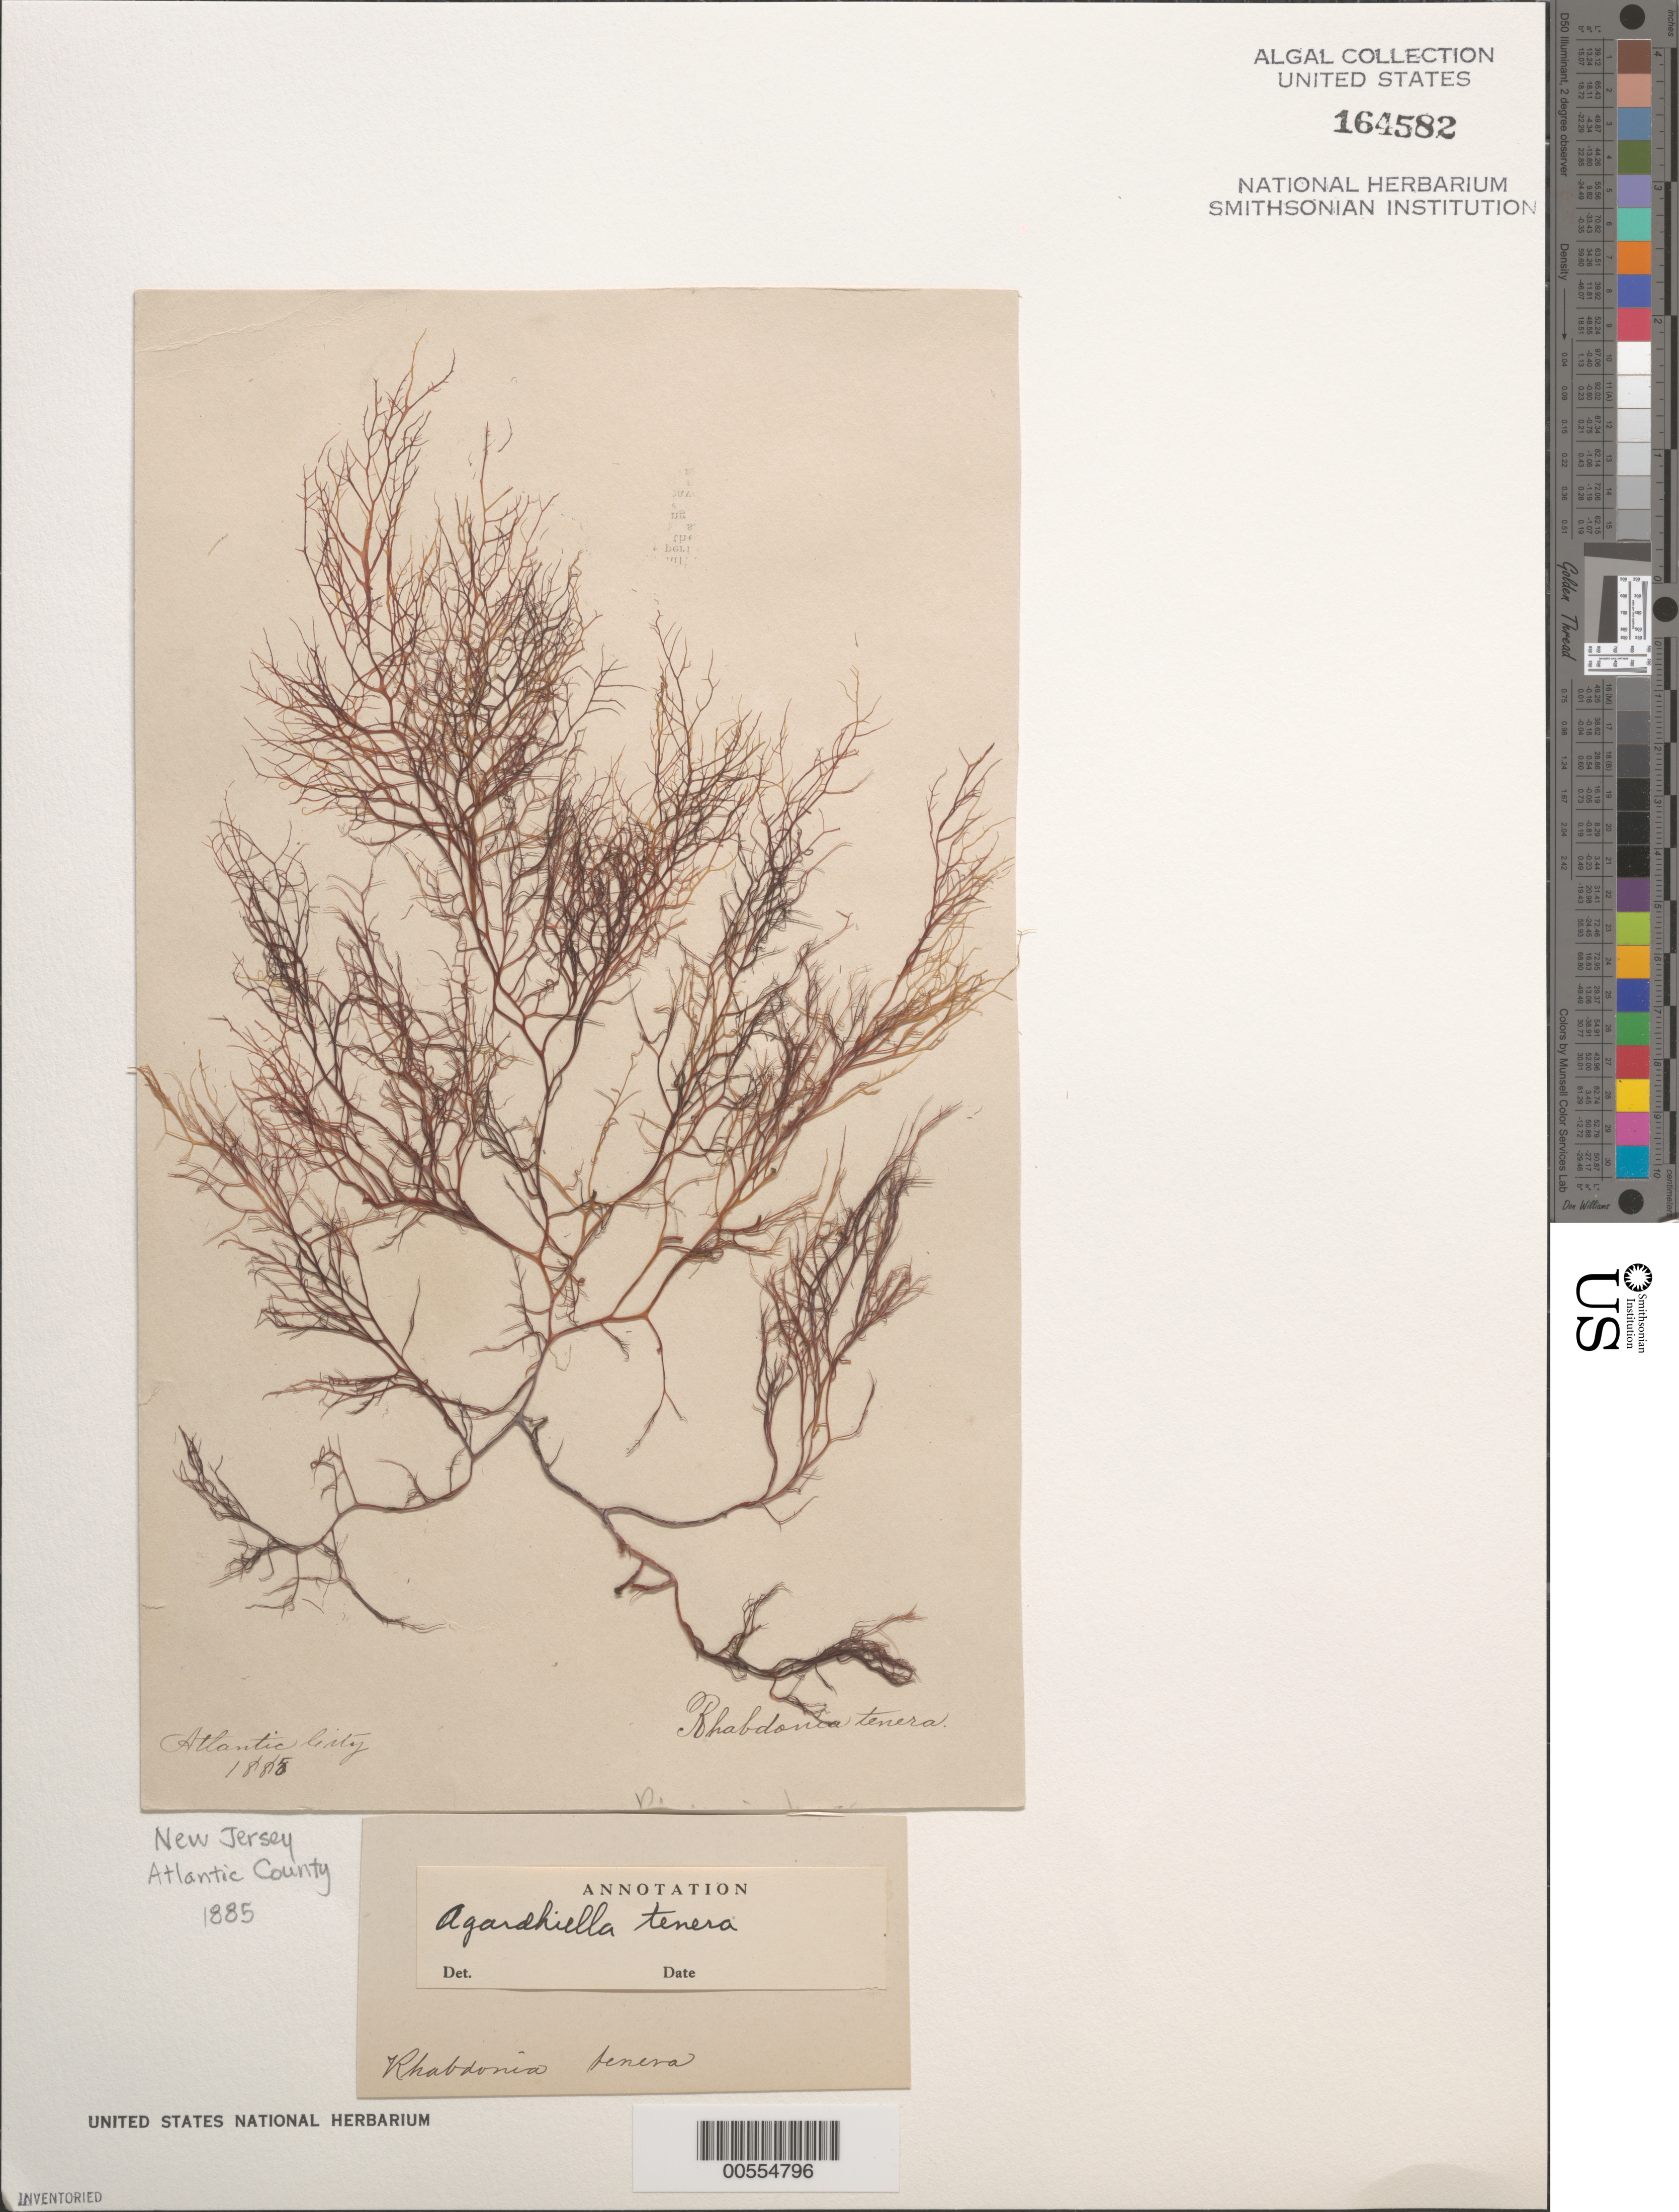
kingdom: Plantae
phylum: Rhodophyta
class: Florideophyceae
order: Gigartinales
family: Solieriaceae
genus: Agardhiella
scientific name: Agardhiella tenera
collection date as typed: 1885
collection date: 1885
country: United States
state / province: New Jersey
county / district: Atlantic County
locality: Atlantic City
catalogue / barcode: US 164582